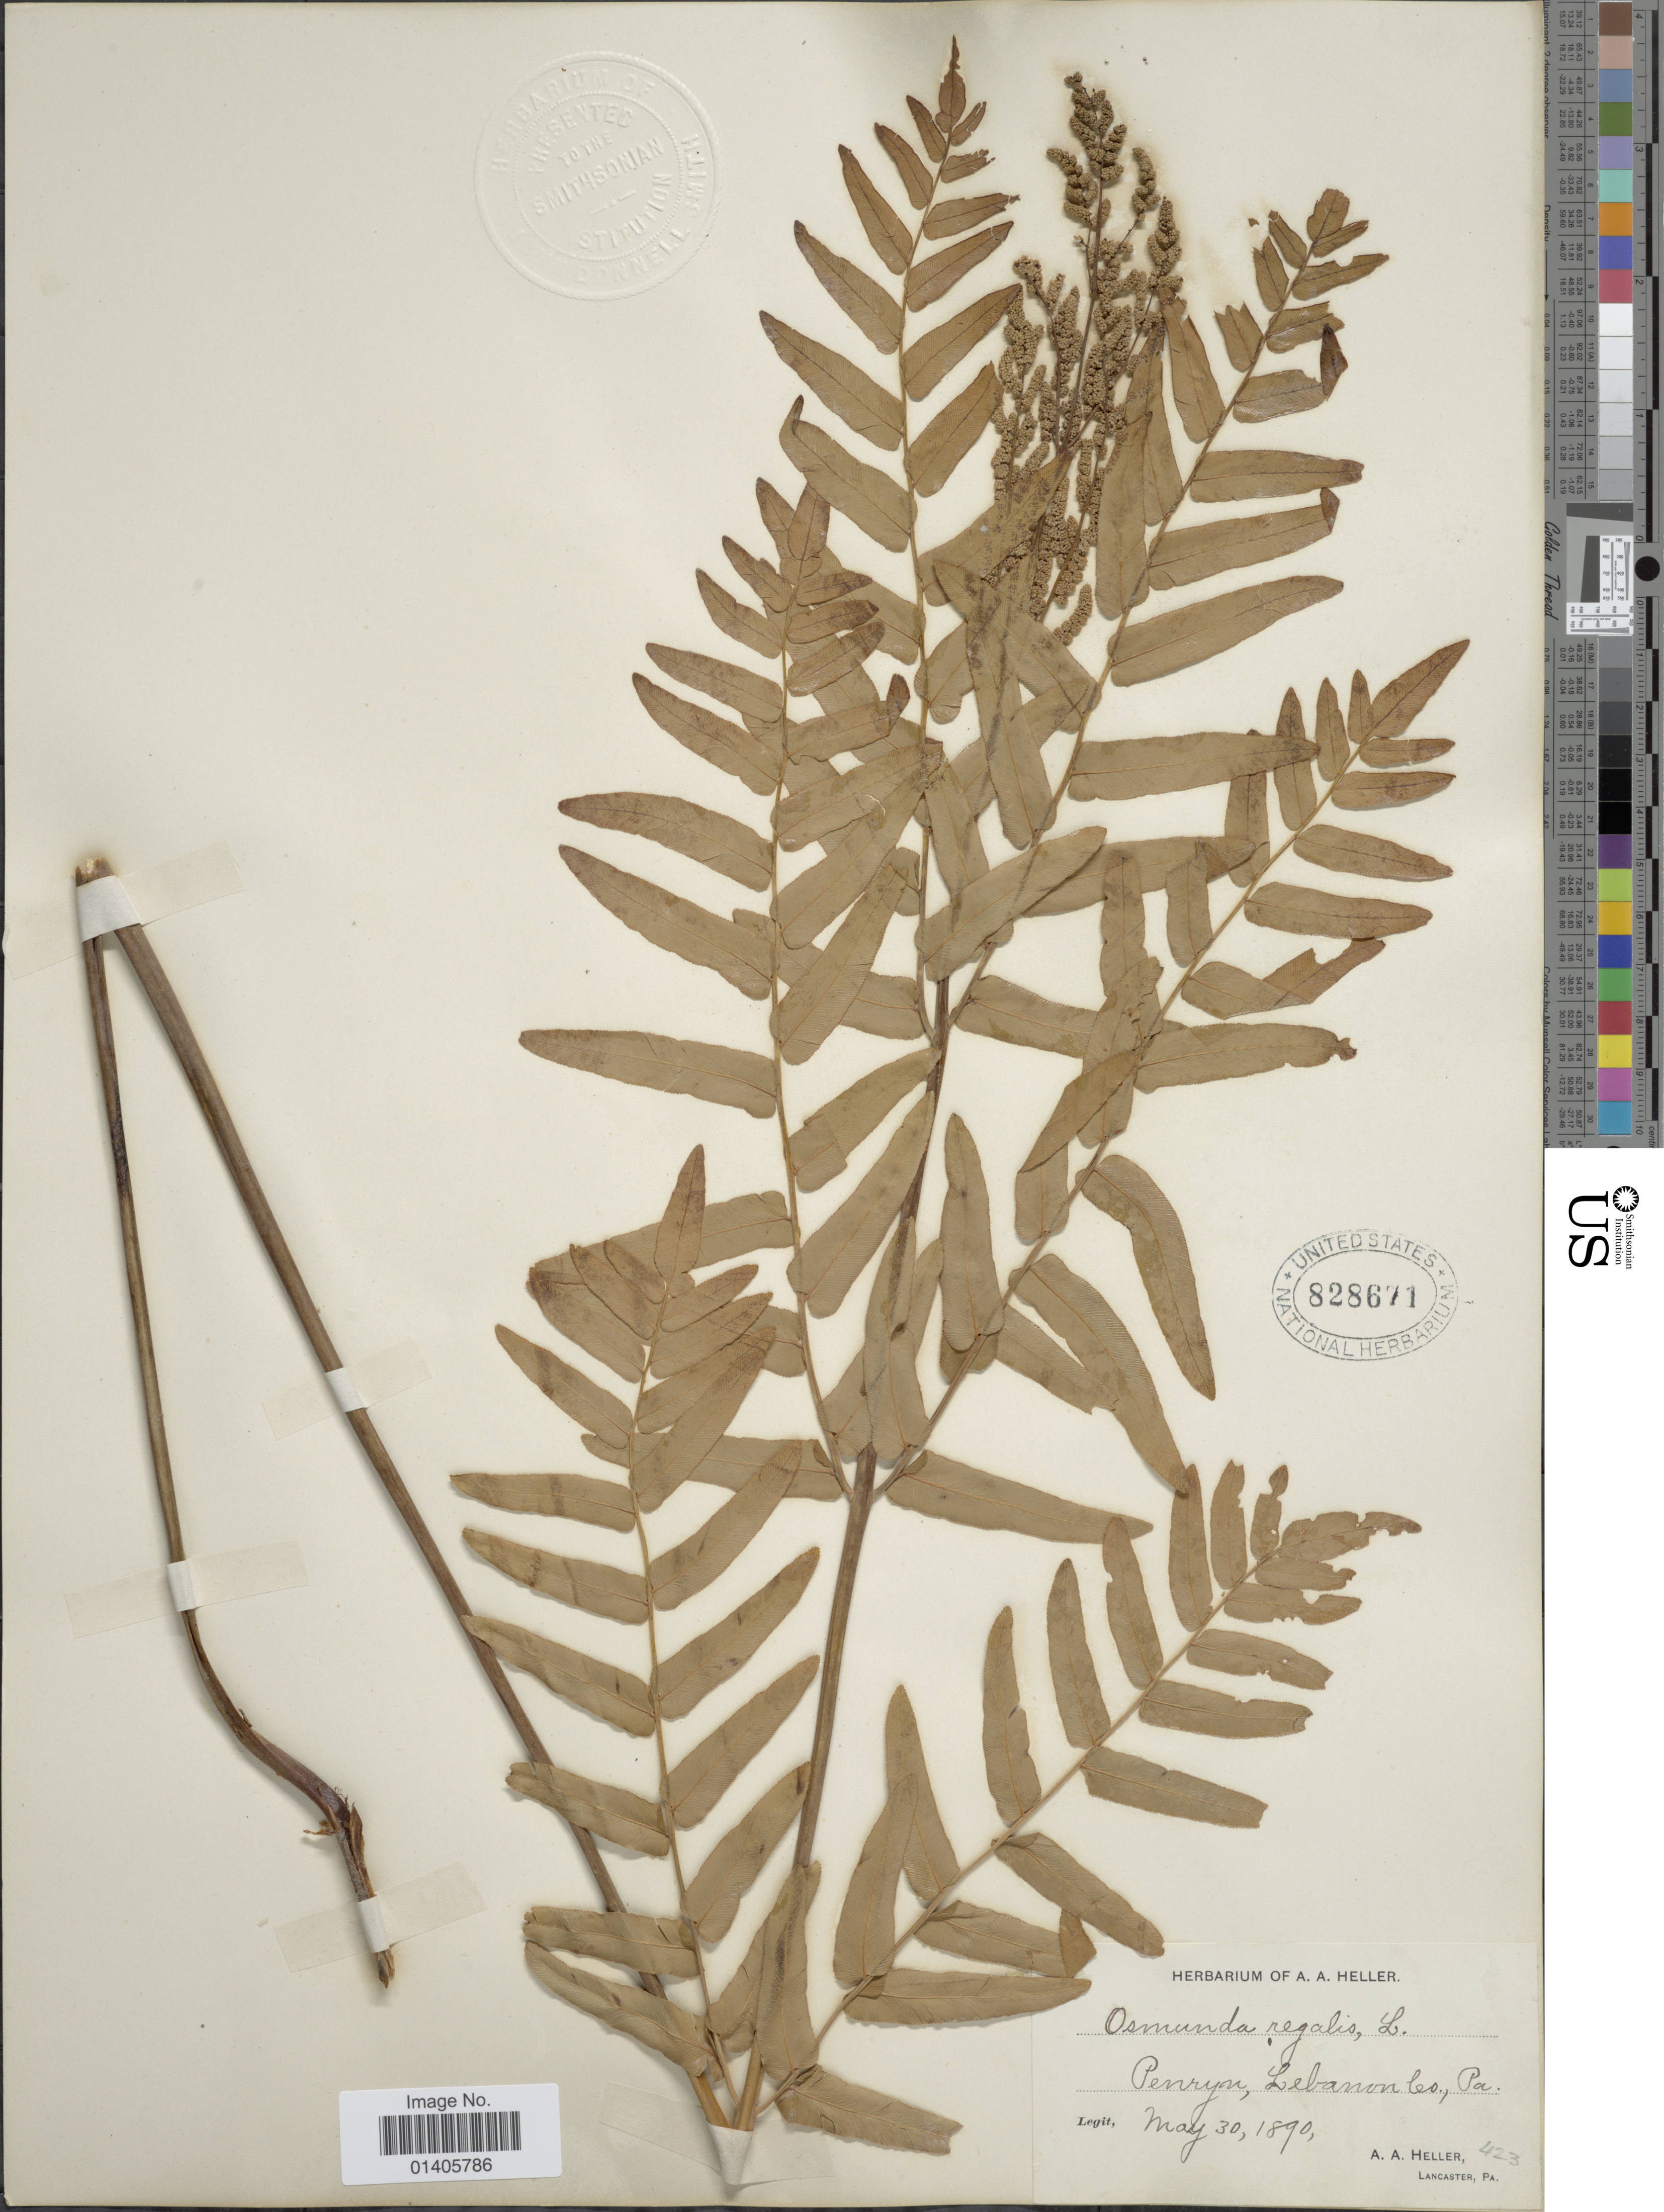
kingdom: Plantae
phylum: Tracheophyta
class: Polypodiopsida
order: Osmundales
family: Osmundaceae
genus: Osmunda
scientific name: Osmunda regalis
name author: L.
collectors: A. A. Heller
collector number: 423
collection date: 1890-05-30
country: United States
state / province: Pennsylvania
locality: Penryon, Lebanon Co.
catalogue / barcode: US 828671